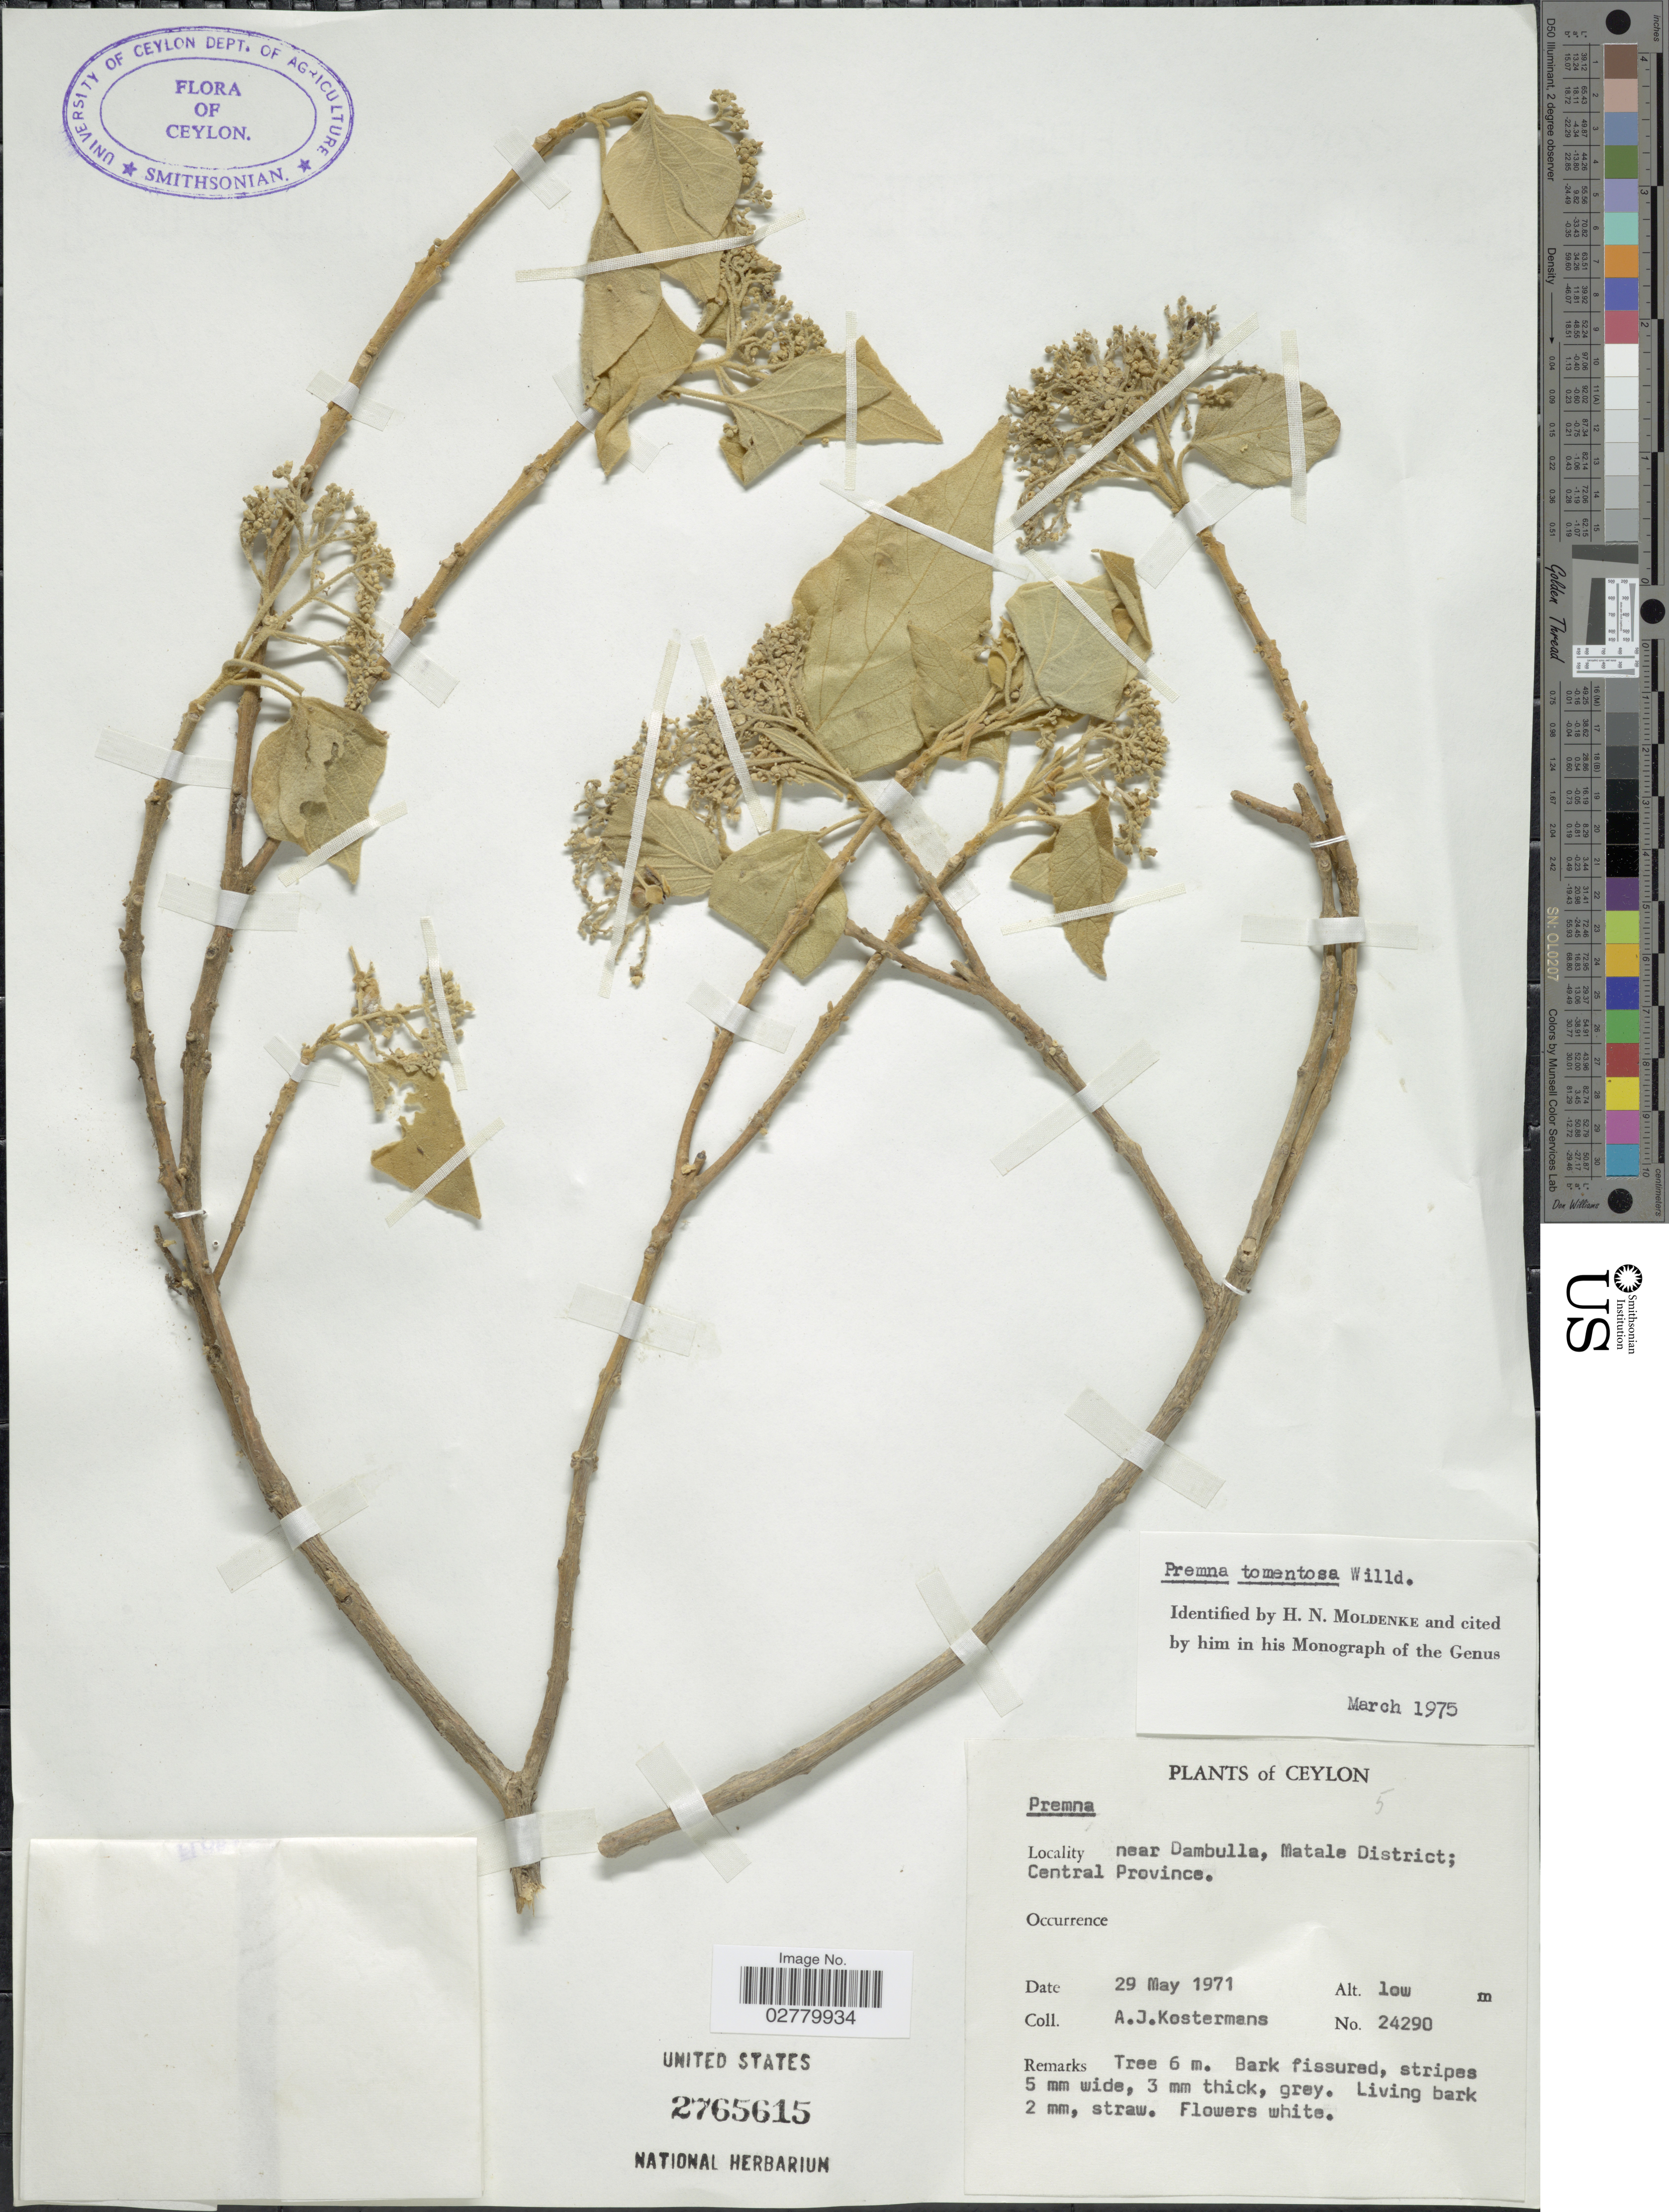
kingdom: Plantae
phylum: Tracheophyta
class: Magnoliopsida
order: Lamiales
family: Lamiaceae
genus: Premna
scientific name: Premna tomentosa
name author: Willd.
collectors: A. J. G. Kostermans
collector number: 24290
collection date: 1971-05-29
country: Sri Lanka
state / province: Central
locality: Ceylon, near Dambulla, Matale District.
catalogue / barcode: US 2765615